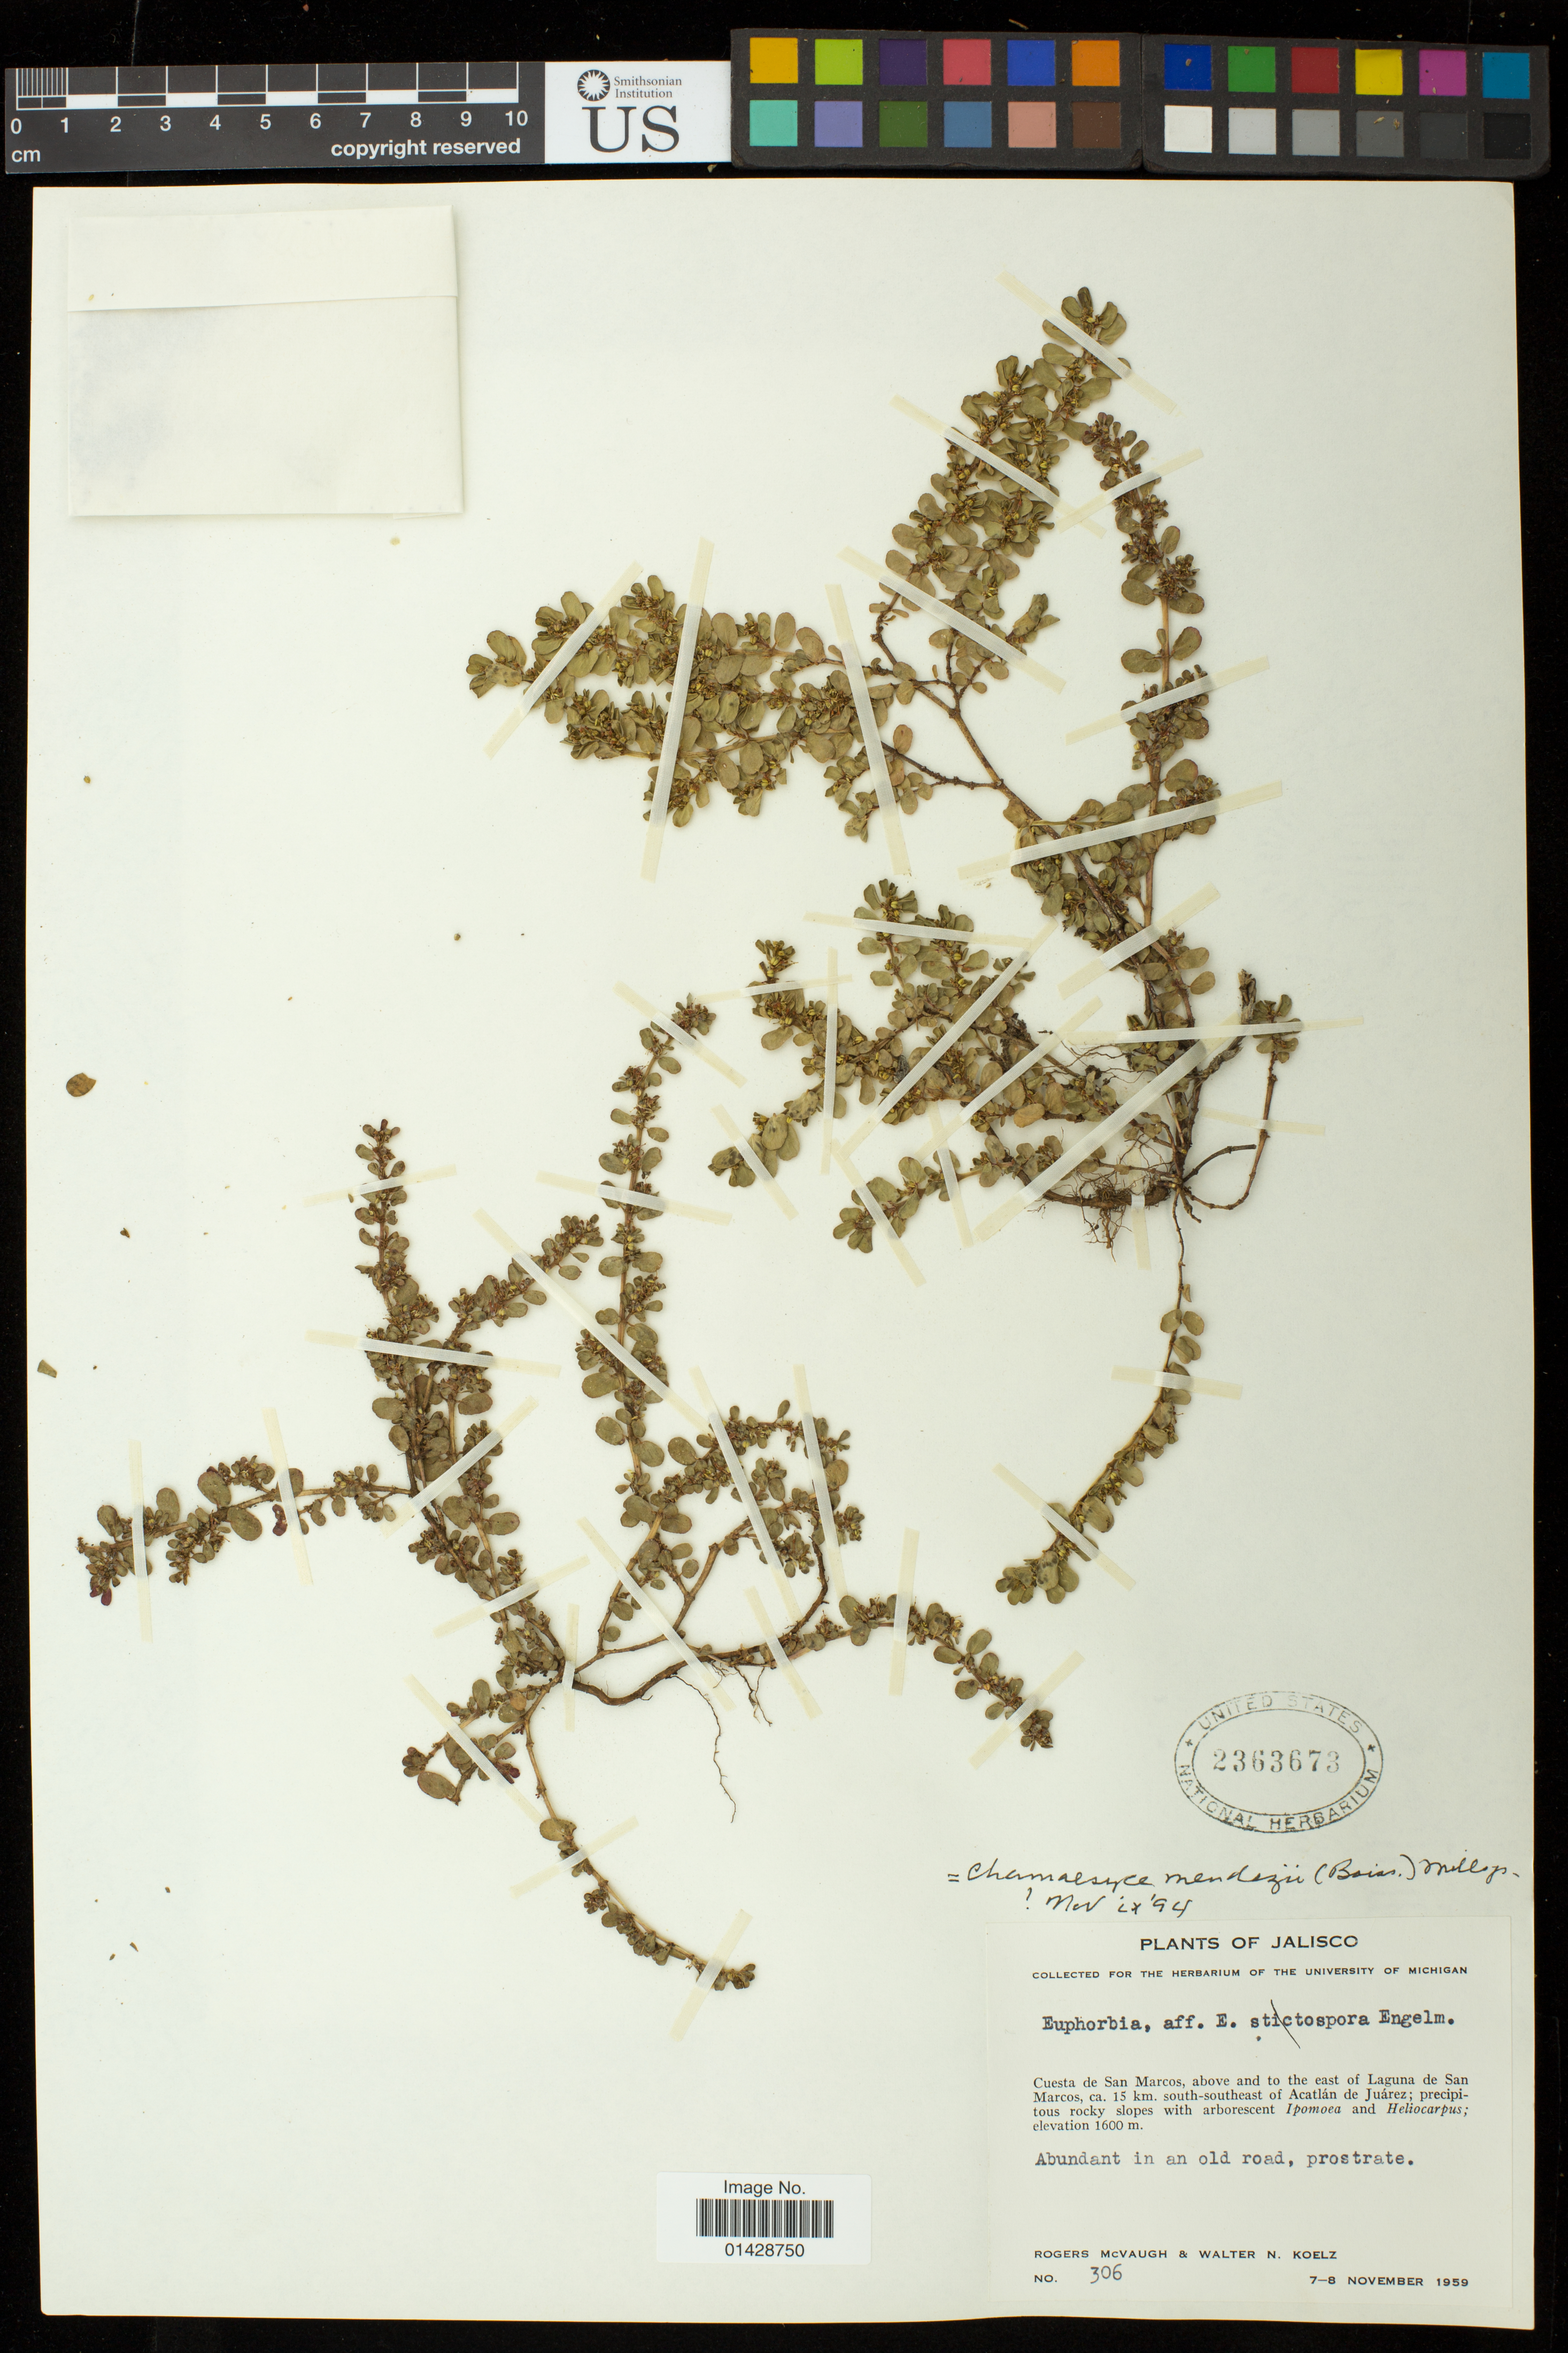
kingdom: Plantae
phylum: Tracheophyta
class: Magnoliopsida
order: Malpighiales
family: Euphorbiaceae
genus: Euphorbia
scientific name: Euphorbia mendezii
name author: Boiss.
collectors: R. McVaugh & W. N. Koelz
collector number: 306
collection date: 1959-11-07/1959-11-08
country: Mexico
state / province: Jalisco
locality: Cuesta de San Marcos, above and to the east of Laguna de San Marcos, ca. 15 km. south-southeast of Acatlan de Juarez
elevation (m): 1600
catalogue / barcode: US 2363673